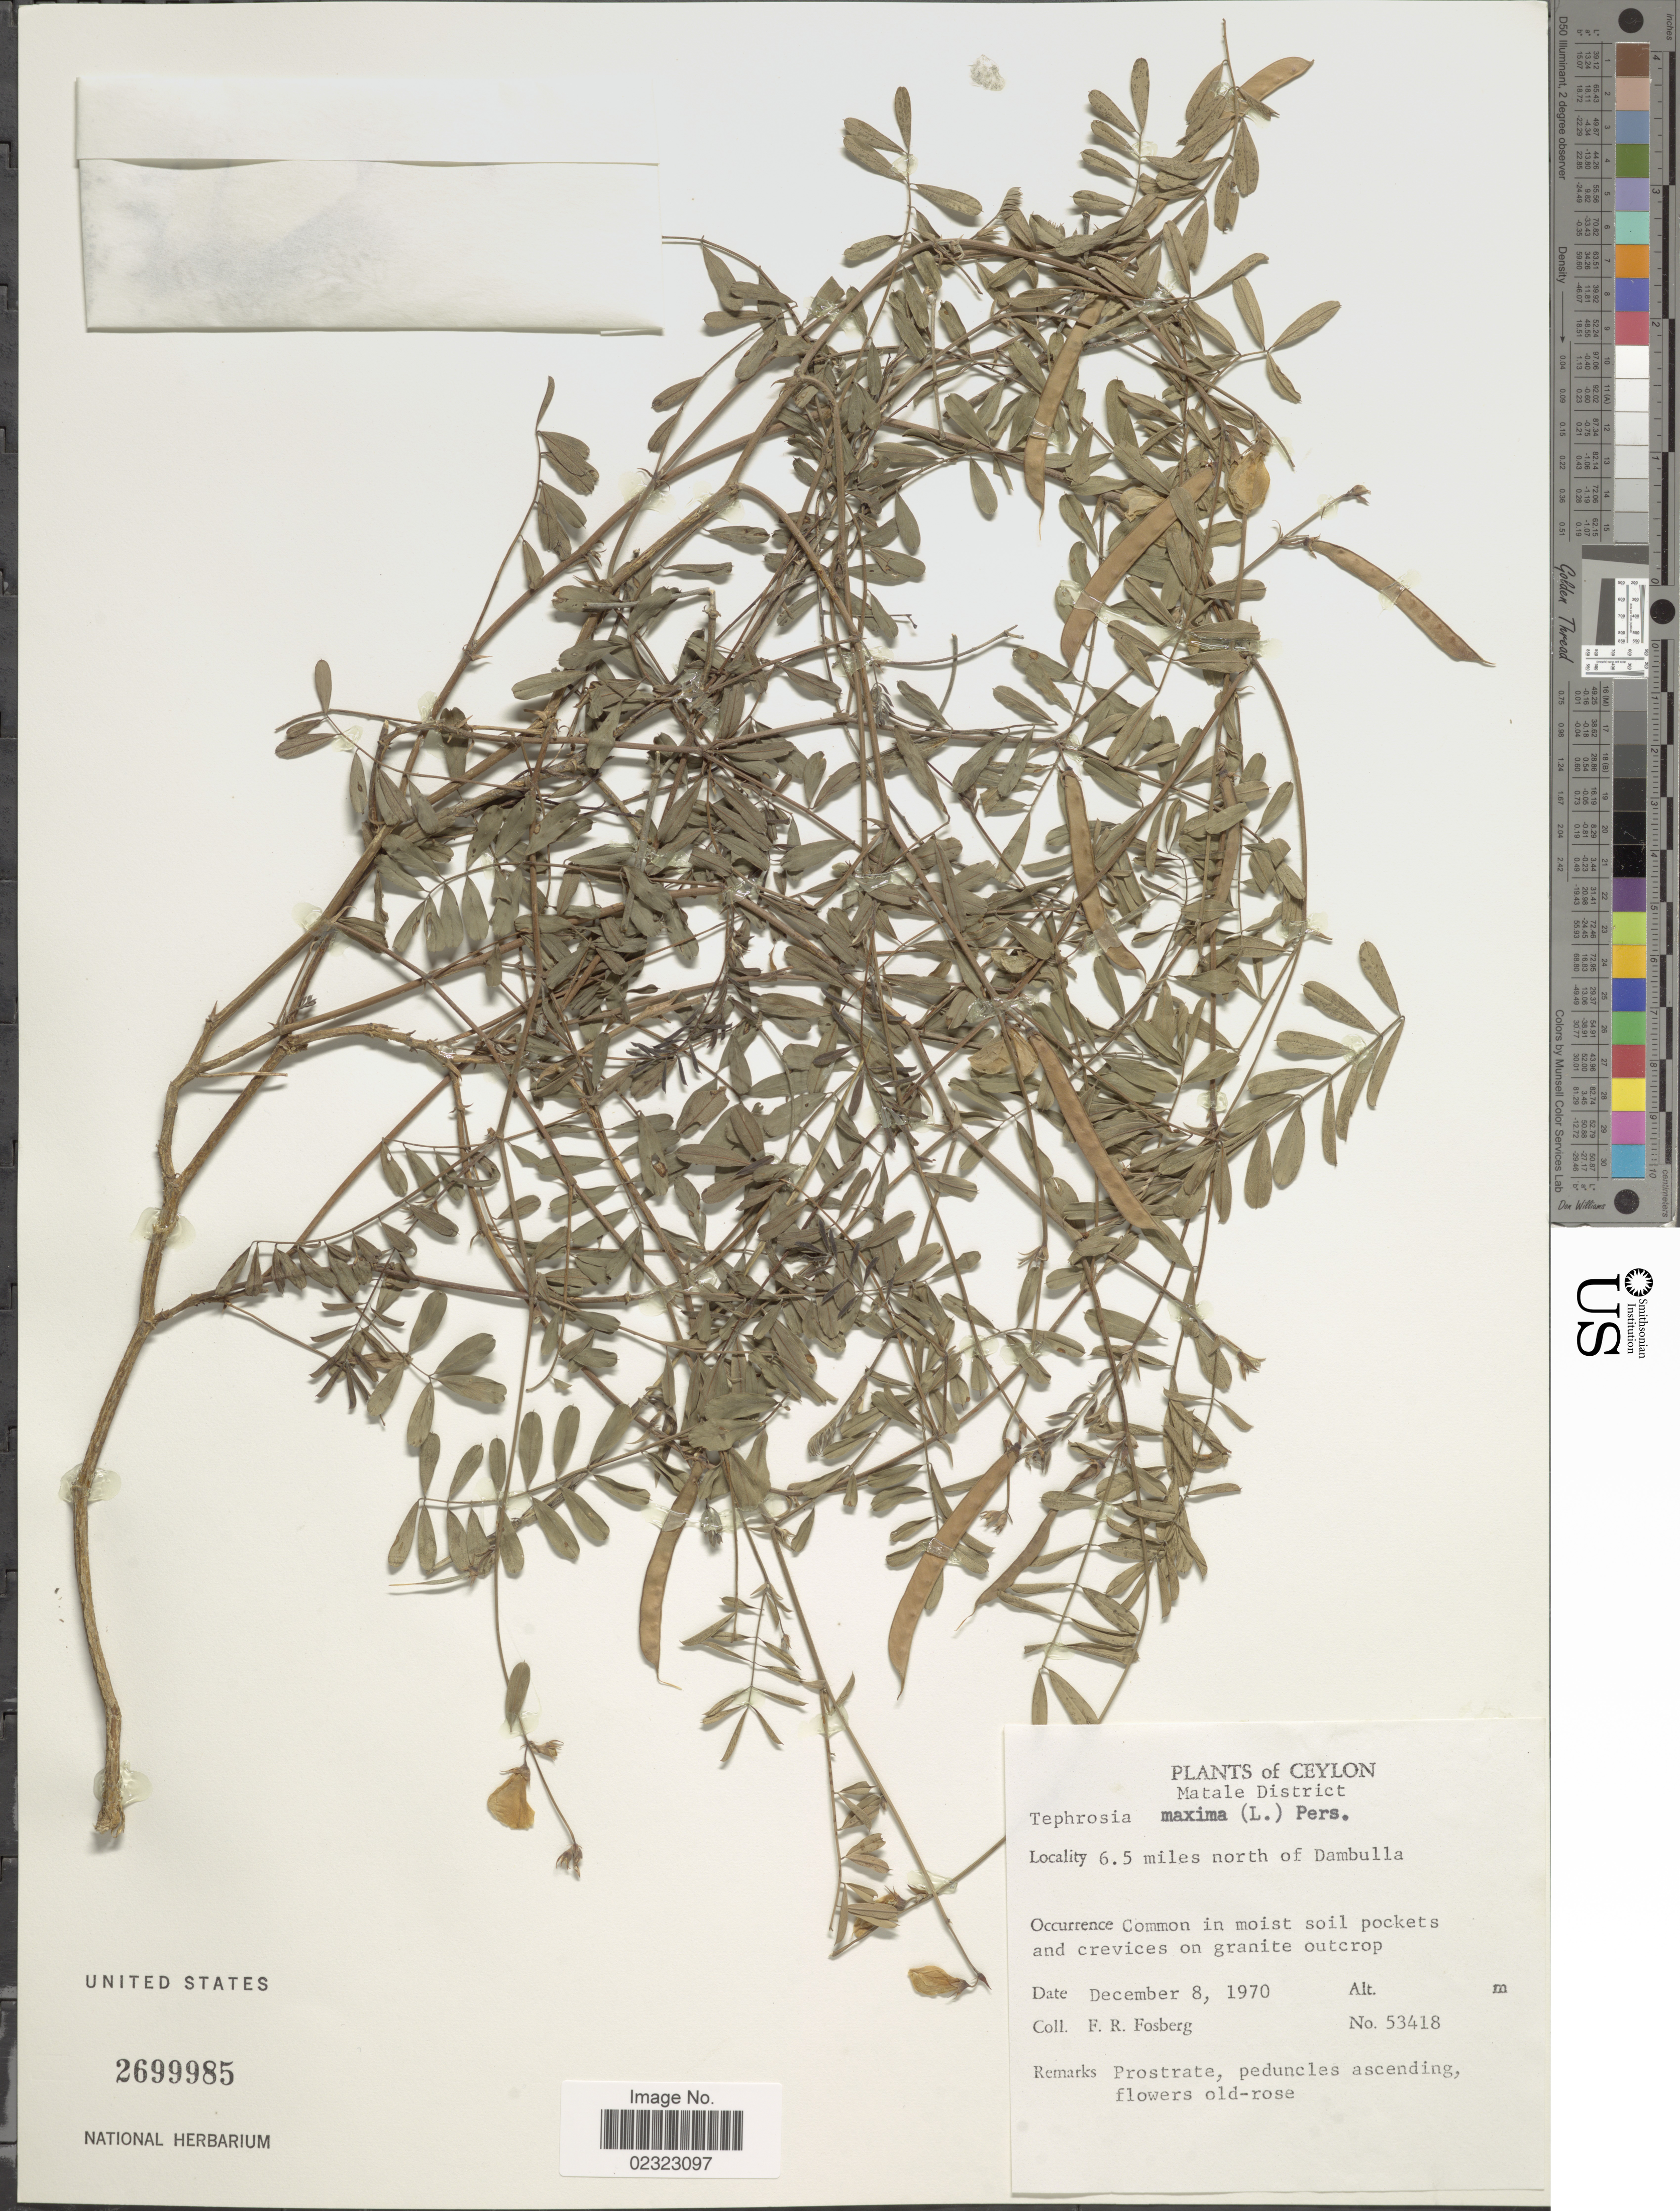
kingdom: Plantae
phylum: Tracheophyta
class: Magnoliopsida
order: Fabales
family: Fabaceae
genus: Tephrosia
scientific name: Tephrosia maxima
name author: Pers.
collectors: F. R. Fosberg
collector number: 53418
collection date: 1970-12-08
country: Sri Lanka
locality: Ceylon. Matale District. 6.5 miles north of Dambulla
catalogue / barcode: US 2699985